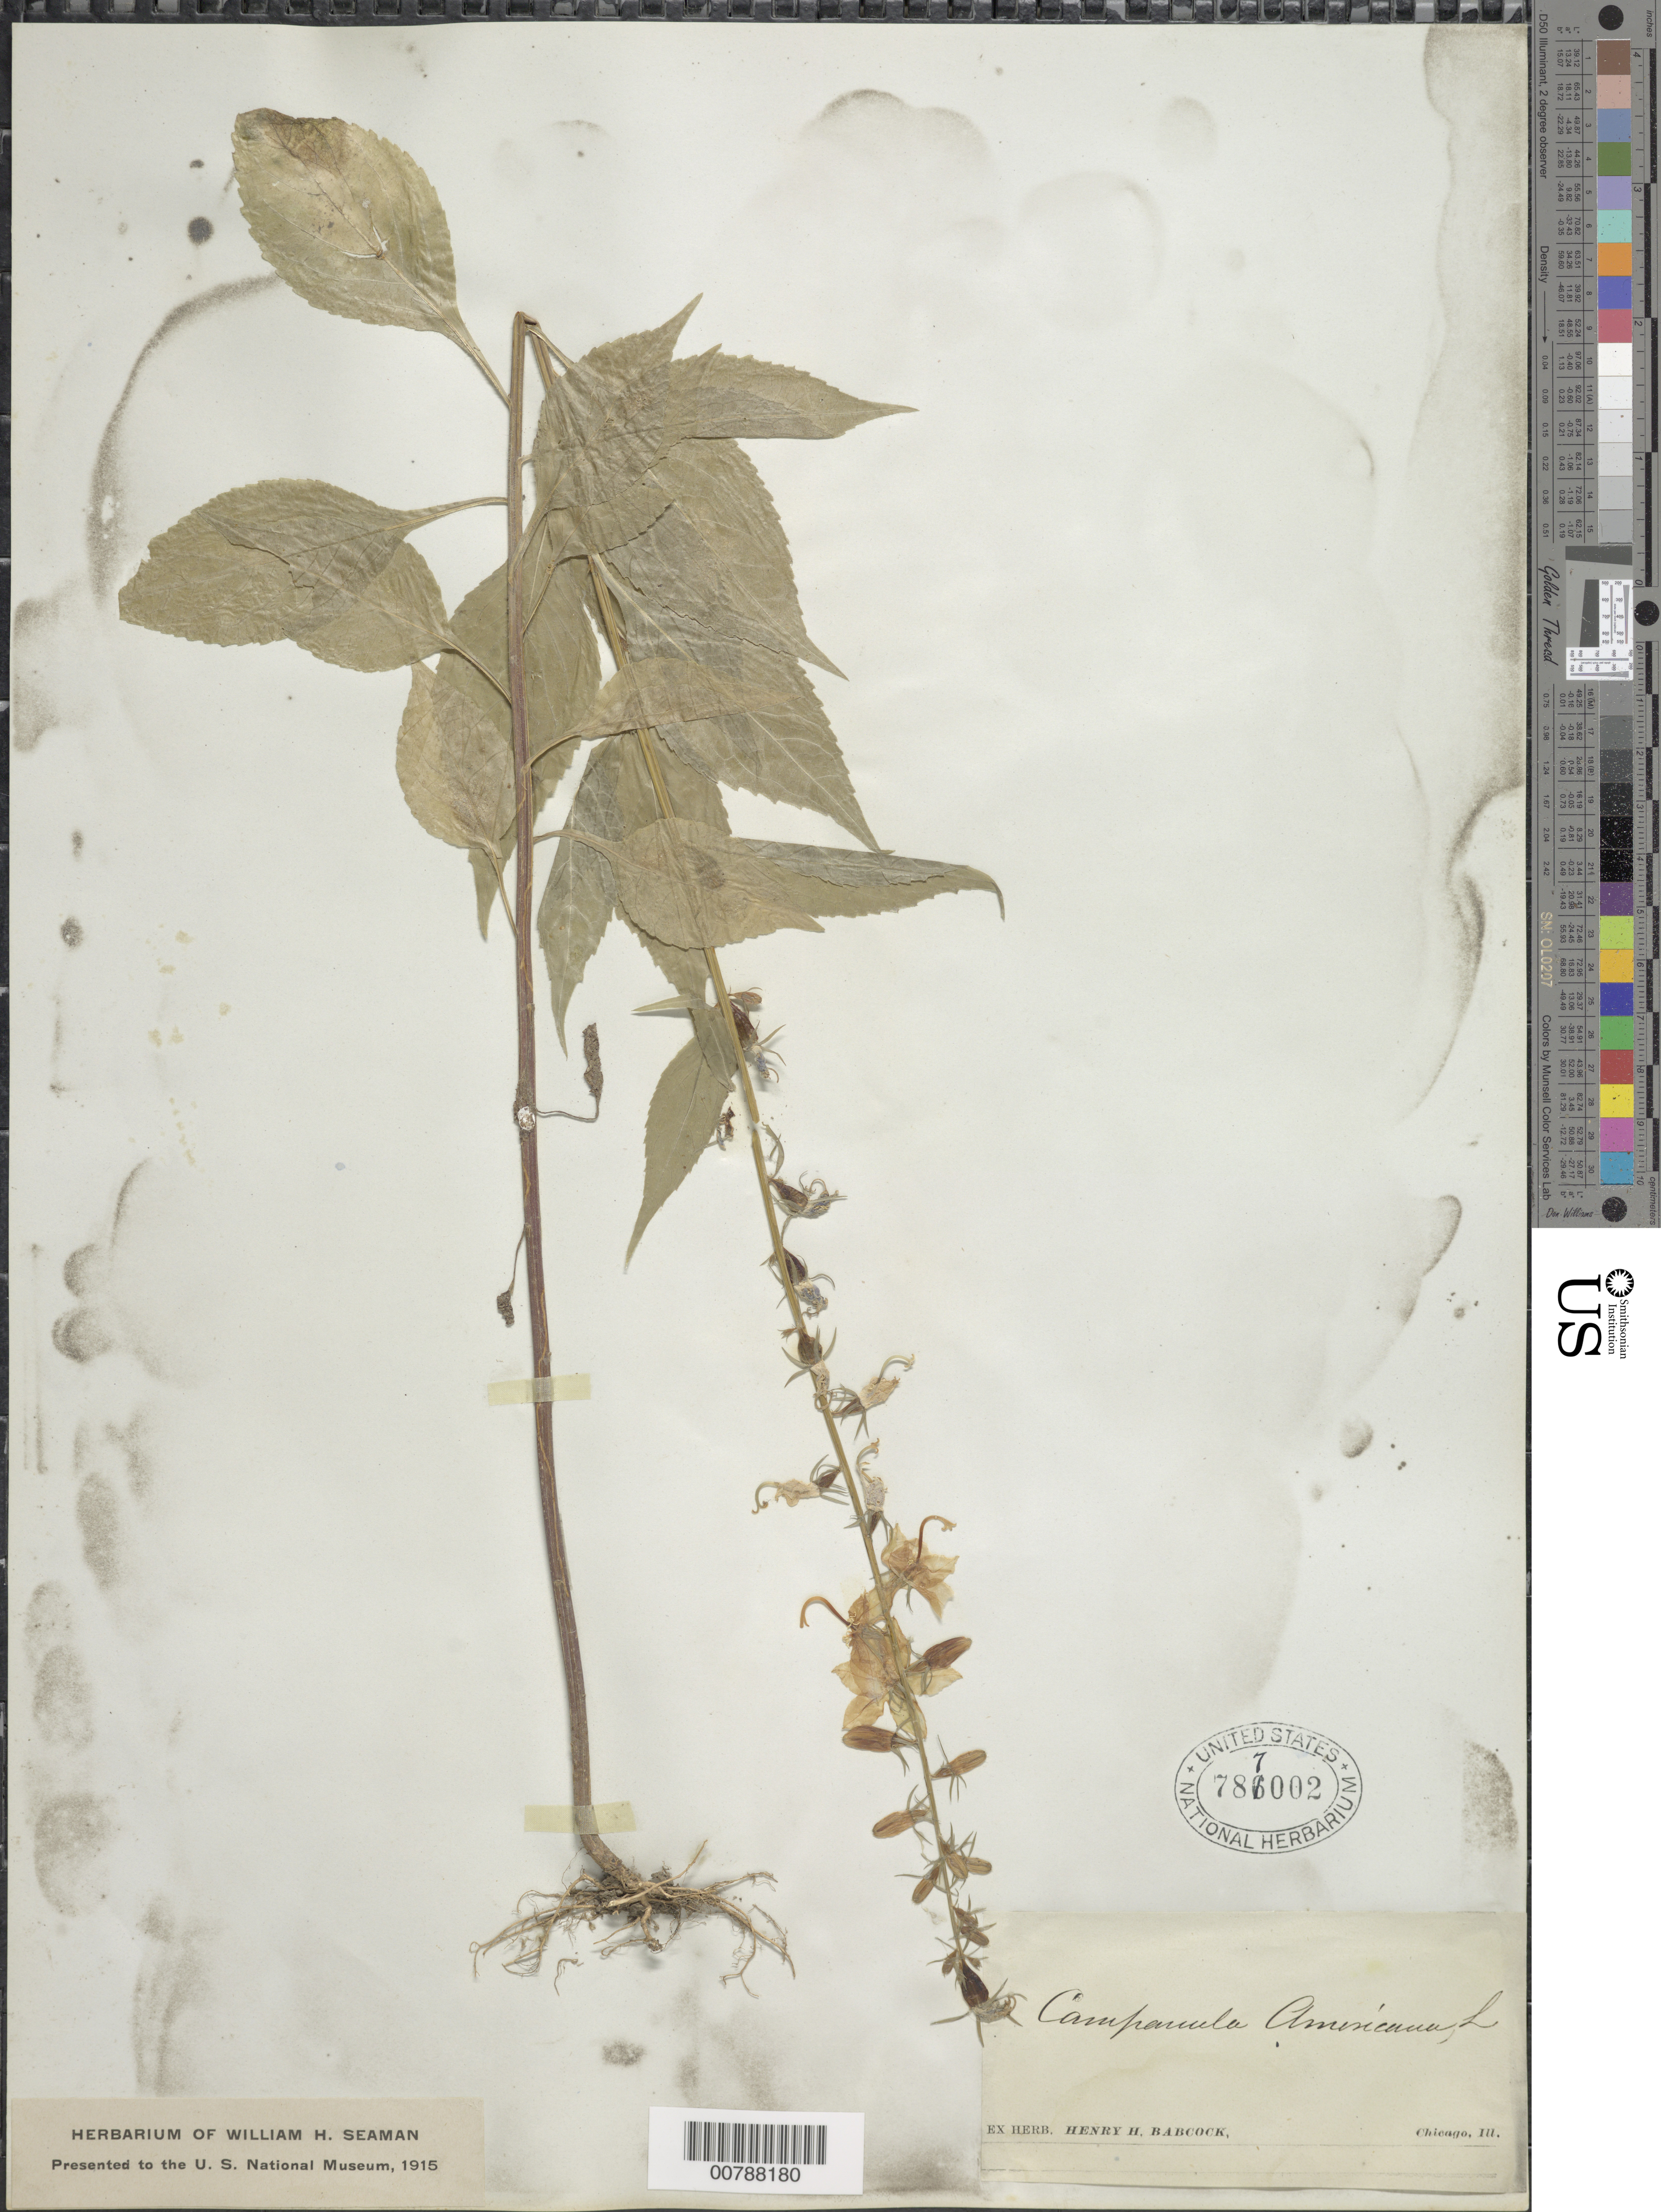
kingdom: Plantae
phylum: Tracheophyta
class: Magnoliopsida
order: Asterales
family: Campanulaceae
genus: Campanula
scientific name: Campanula americana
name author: L.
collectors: H. Babcock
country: United States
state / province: Illinois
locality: Chicago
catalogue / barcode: US 787002